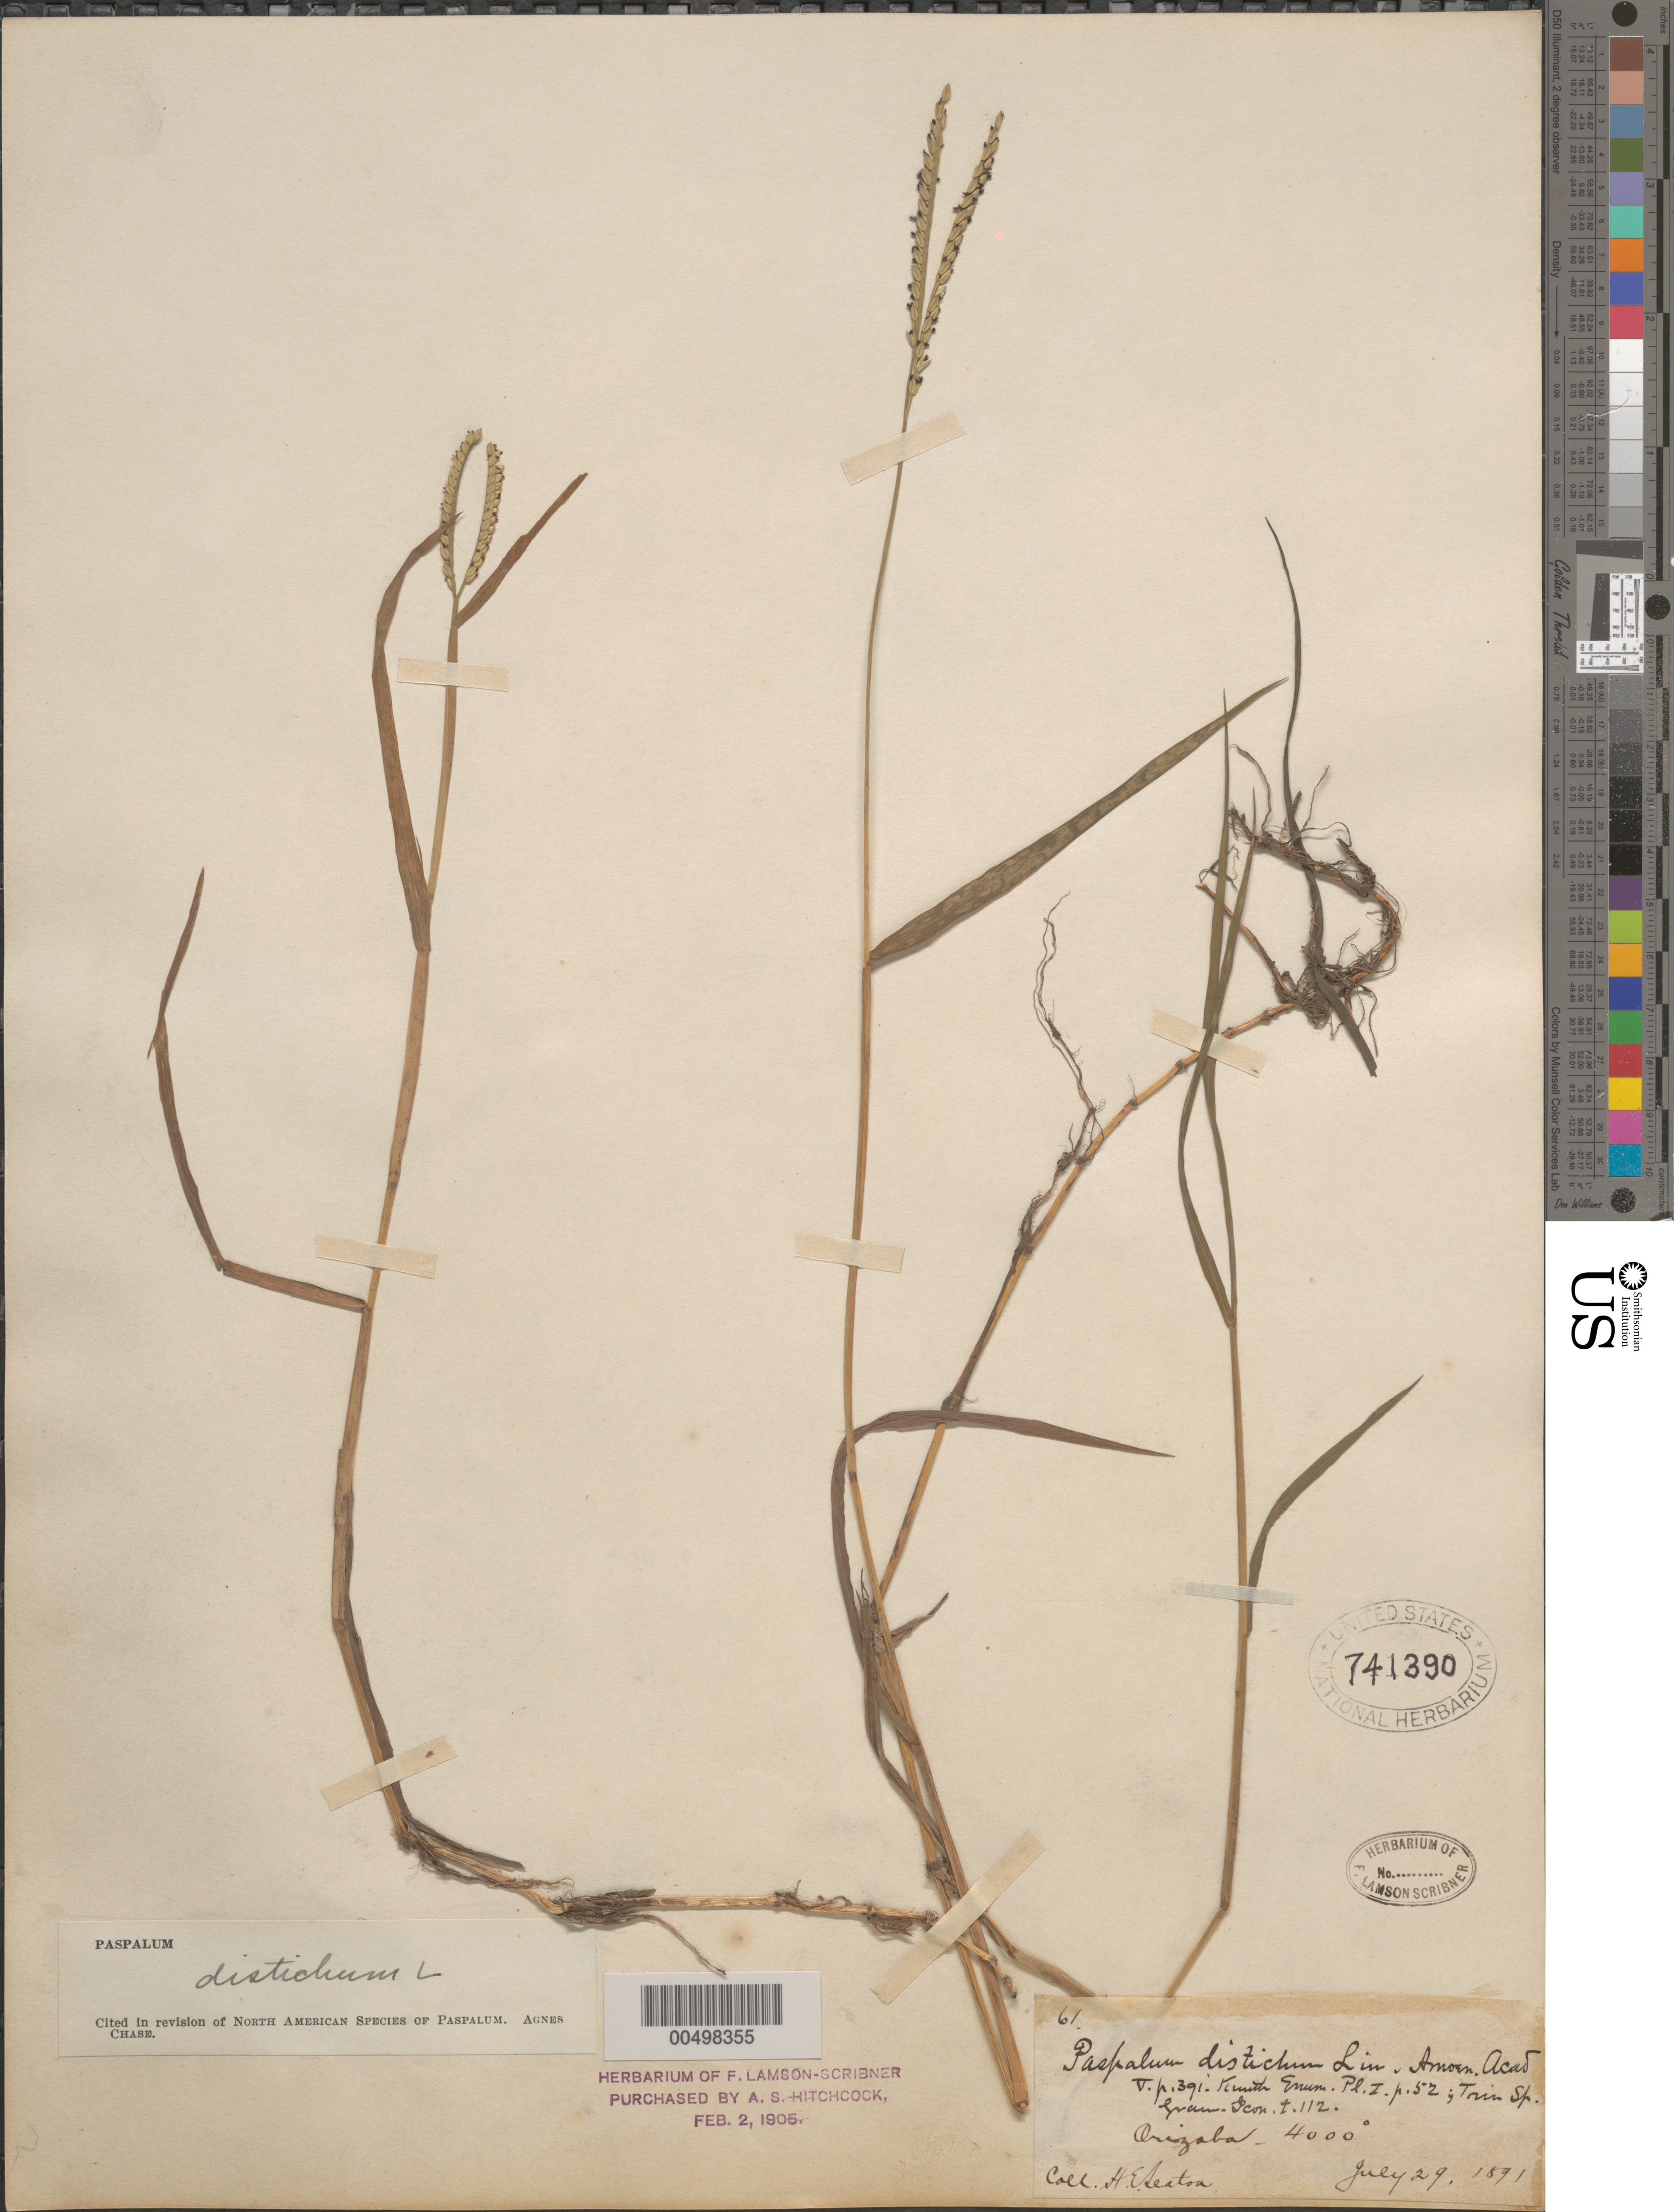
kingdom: Plantae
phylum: Tracheophyta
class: Liliopsida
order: Poales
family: Poaceae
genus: Paspalum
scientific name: Paspalum paspaloides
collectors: H. E. Seaton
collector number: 61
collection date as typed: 29 Jul 1891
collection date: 1891-07-29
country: Mexico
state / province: Veracruz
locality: Orizaba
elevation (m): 1219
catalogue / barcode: US 741390